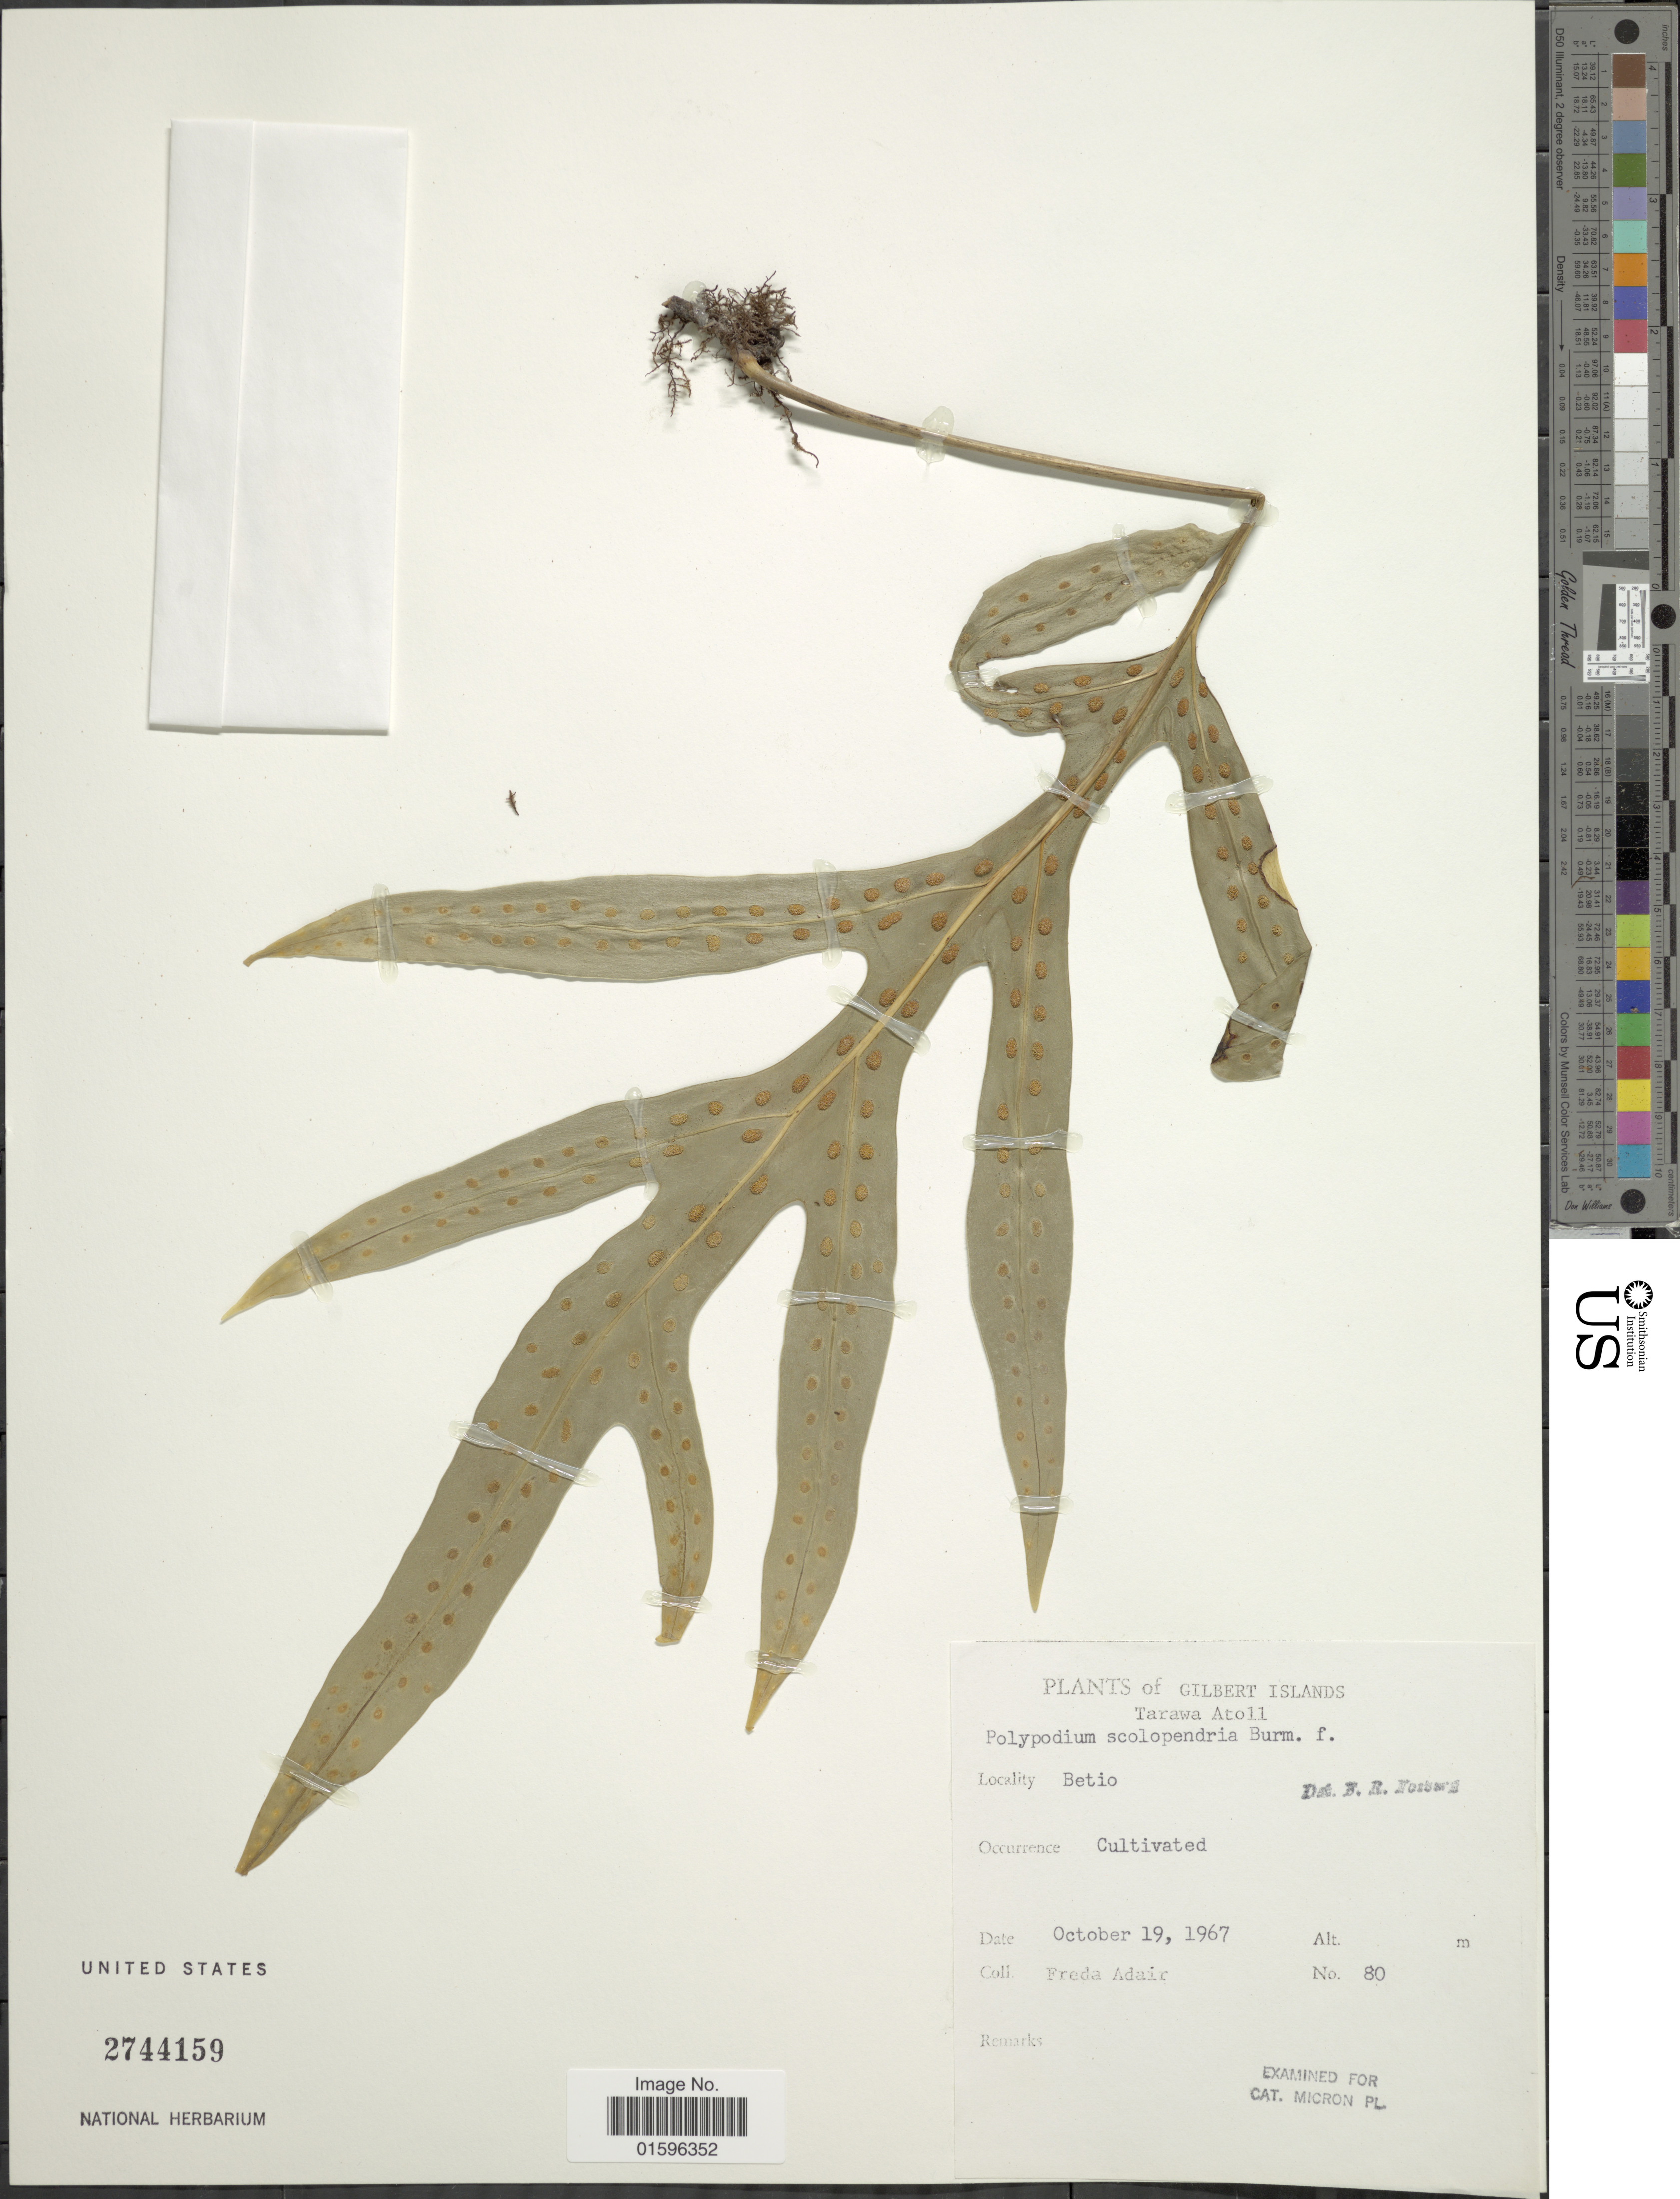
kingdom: Plantae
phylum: Tracheophyta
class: Polypodiopsida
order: Polypodiales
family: Polypodiaceae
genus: Polypodium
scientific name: Polypodium scolopendria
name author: Burm. f.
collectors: F. Adair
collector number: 80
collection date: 1967-10-19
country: Kiribati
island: Tarawa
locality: Gilbert Islands, Tarawa Atoll, Betio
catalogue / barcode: US 2744159